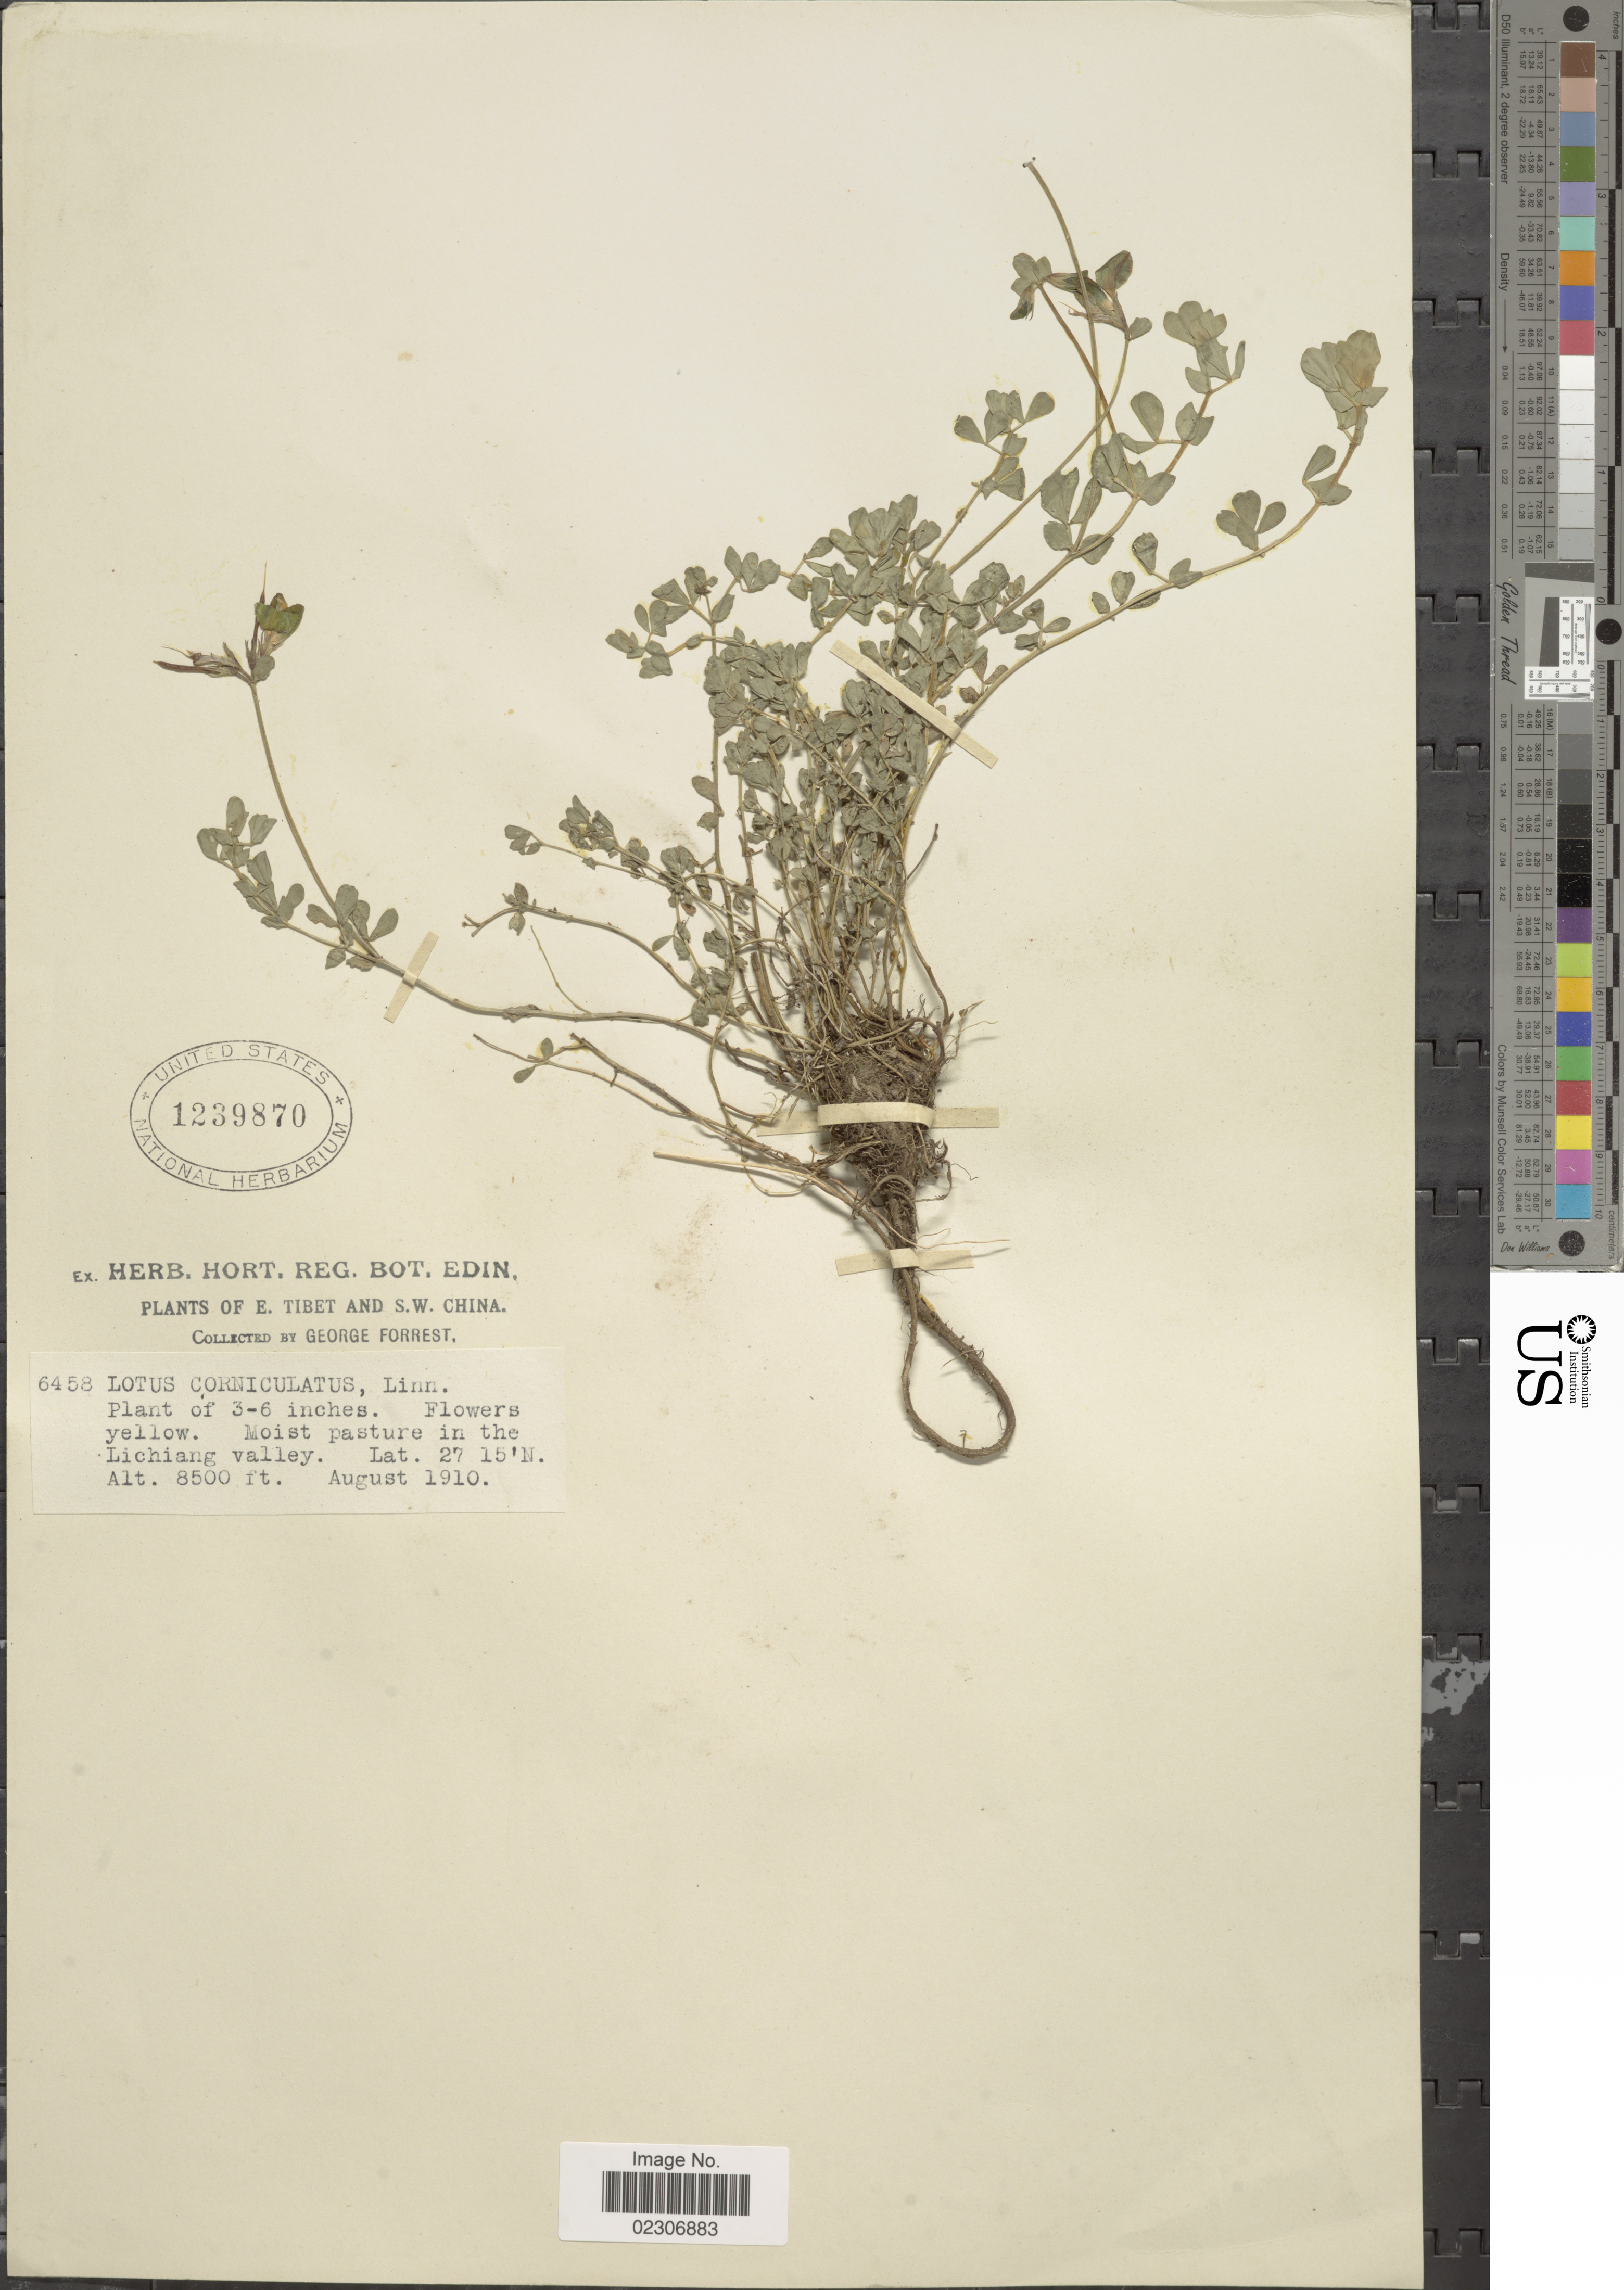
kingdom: Plantae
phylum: Tracheophyta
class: Magnoliopsida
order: Fabales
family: Fabaceae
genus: Lotus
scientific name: Lotus corniculatus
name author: L.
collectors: G. Forrest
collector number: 6458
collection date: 1910-08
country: China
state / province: Xizang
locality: E. Tirbet and S. W. China. Liachiang valley.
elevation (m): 2591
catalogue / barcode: US 1239870